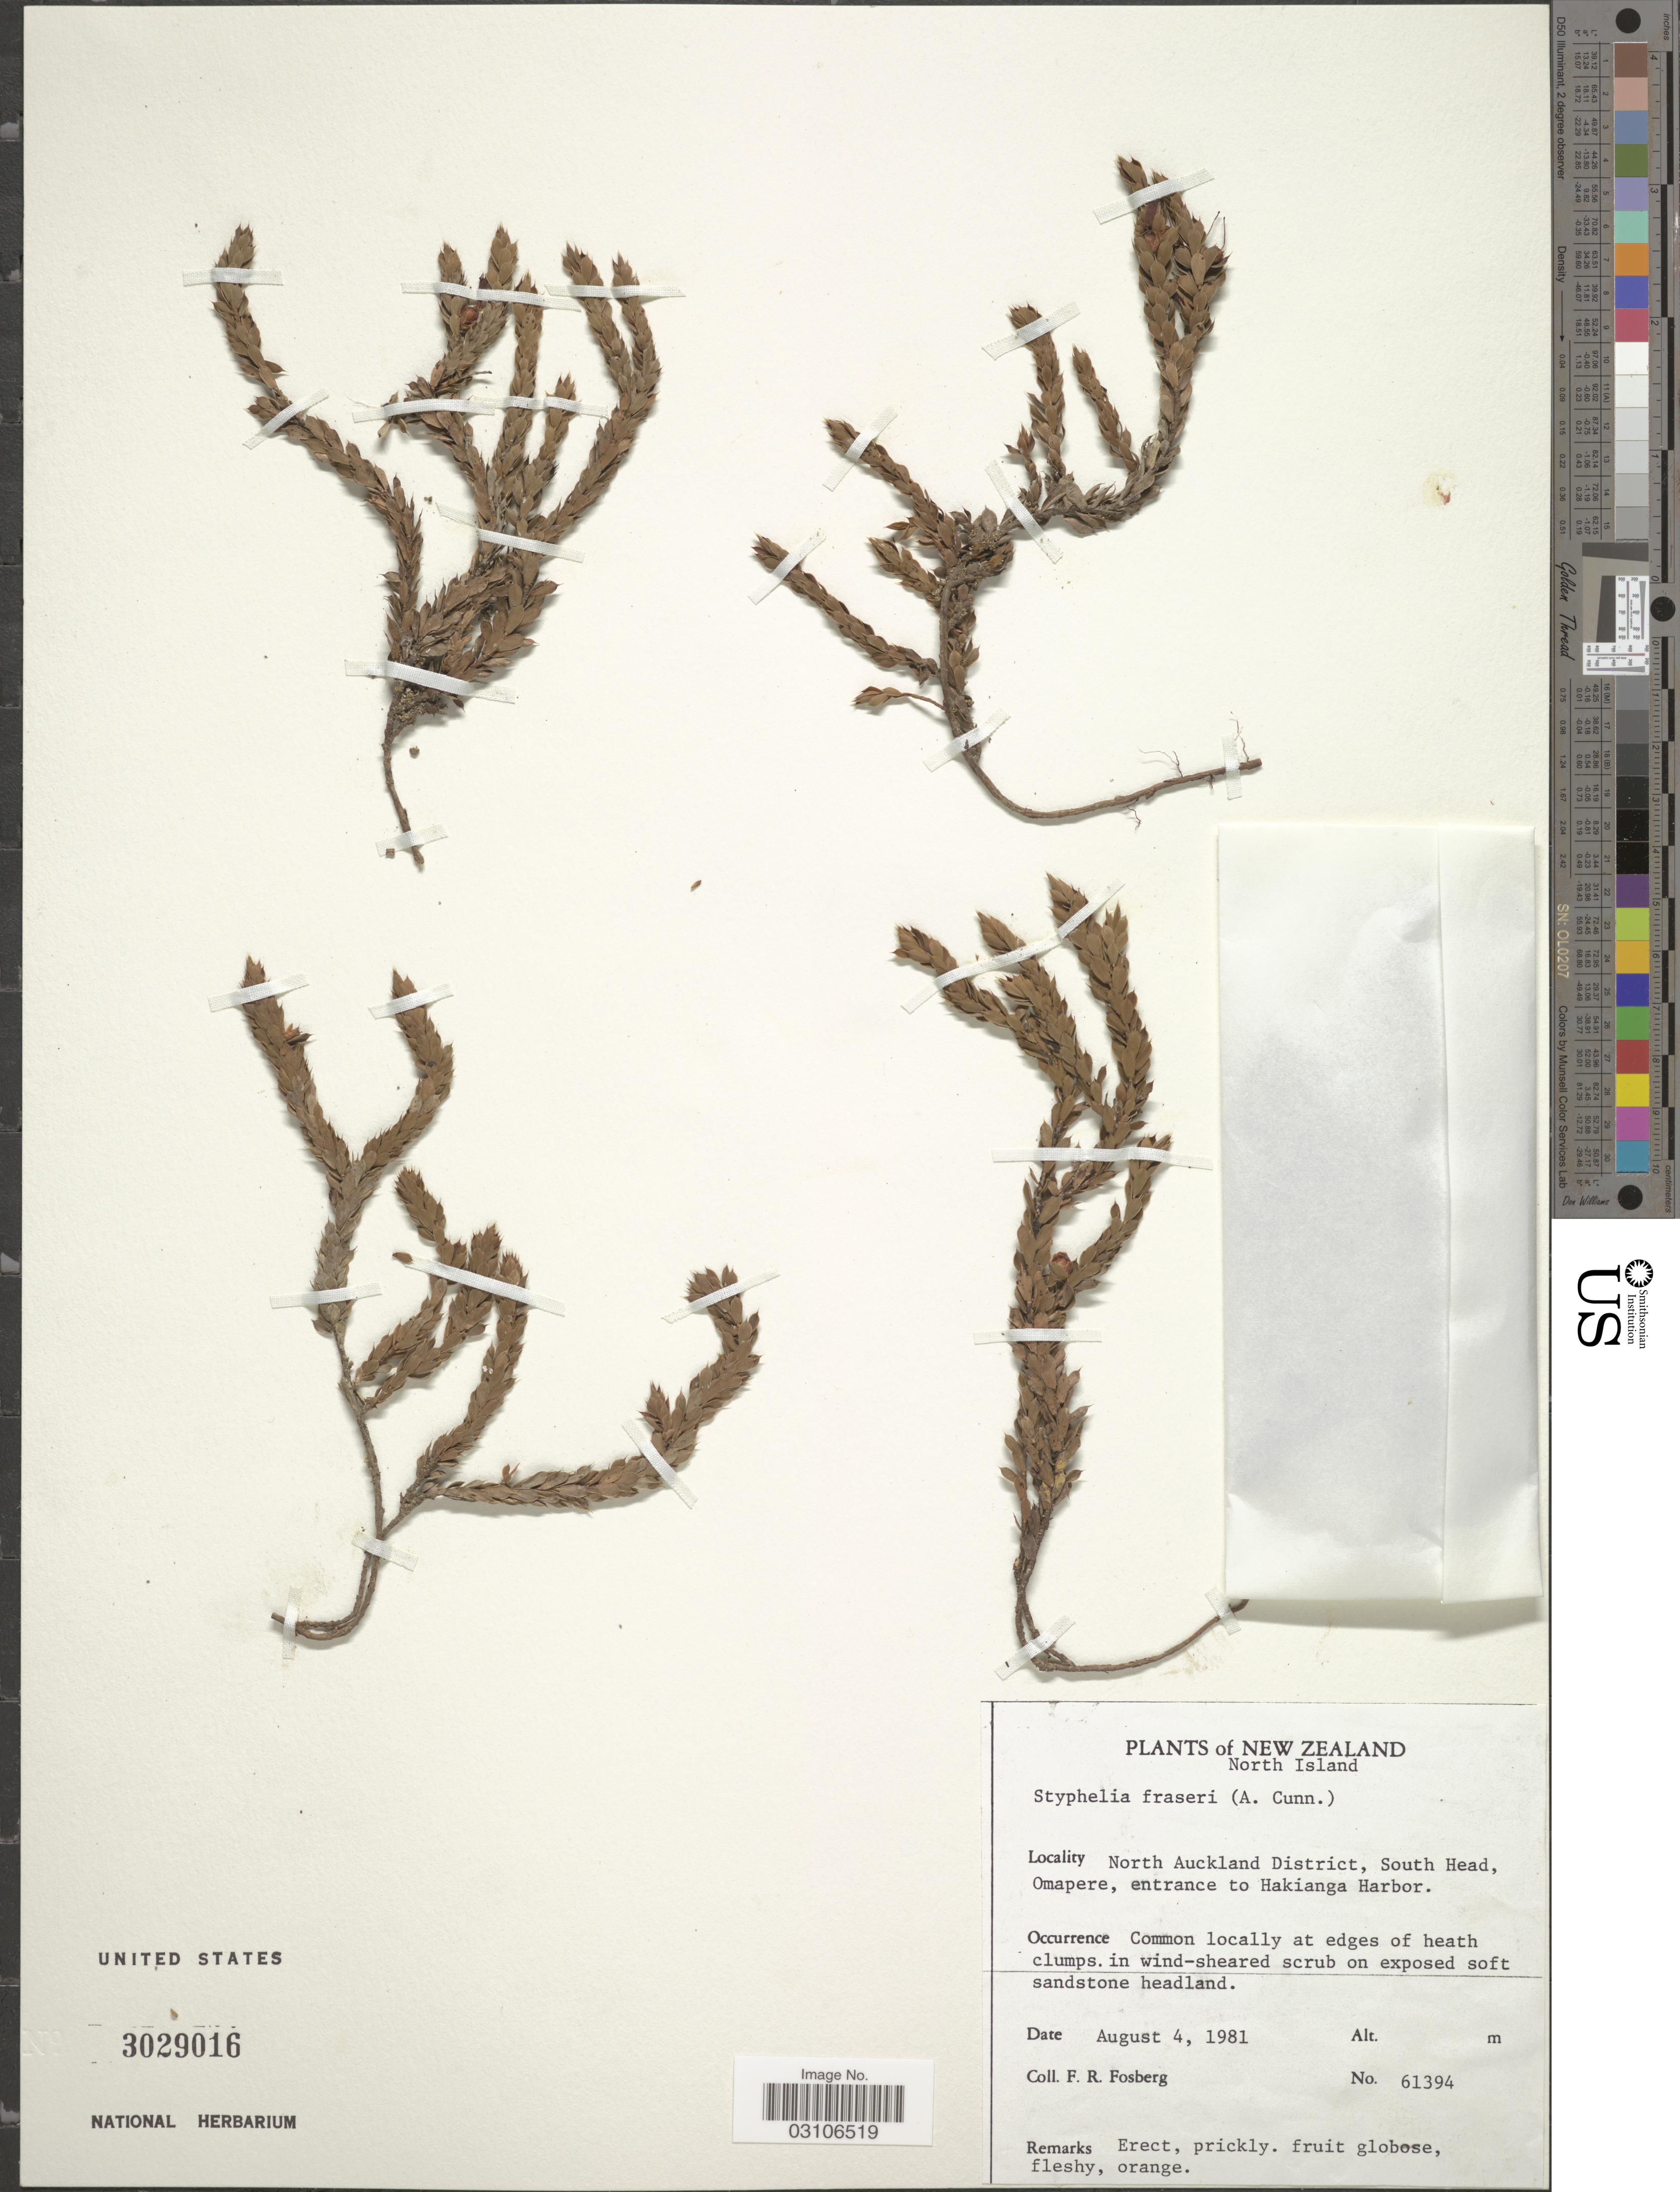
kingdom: Plantae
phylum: Tracheophyta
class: Magnoliopsida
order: Ericales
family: Ericaceae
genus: Styphelia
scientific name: Styphelia fraseri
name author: F. Muell.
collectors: F. R. Fosberg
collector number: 61394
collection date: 1981-08-04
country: New Zealand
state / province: Auckland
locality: North Island. North Auckland District, South Head, Omapere, entrance to Hakianga Harbor.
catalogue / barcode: US 3029016